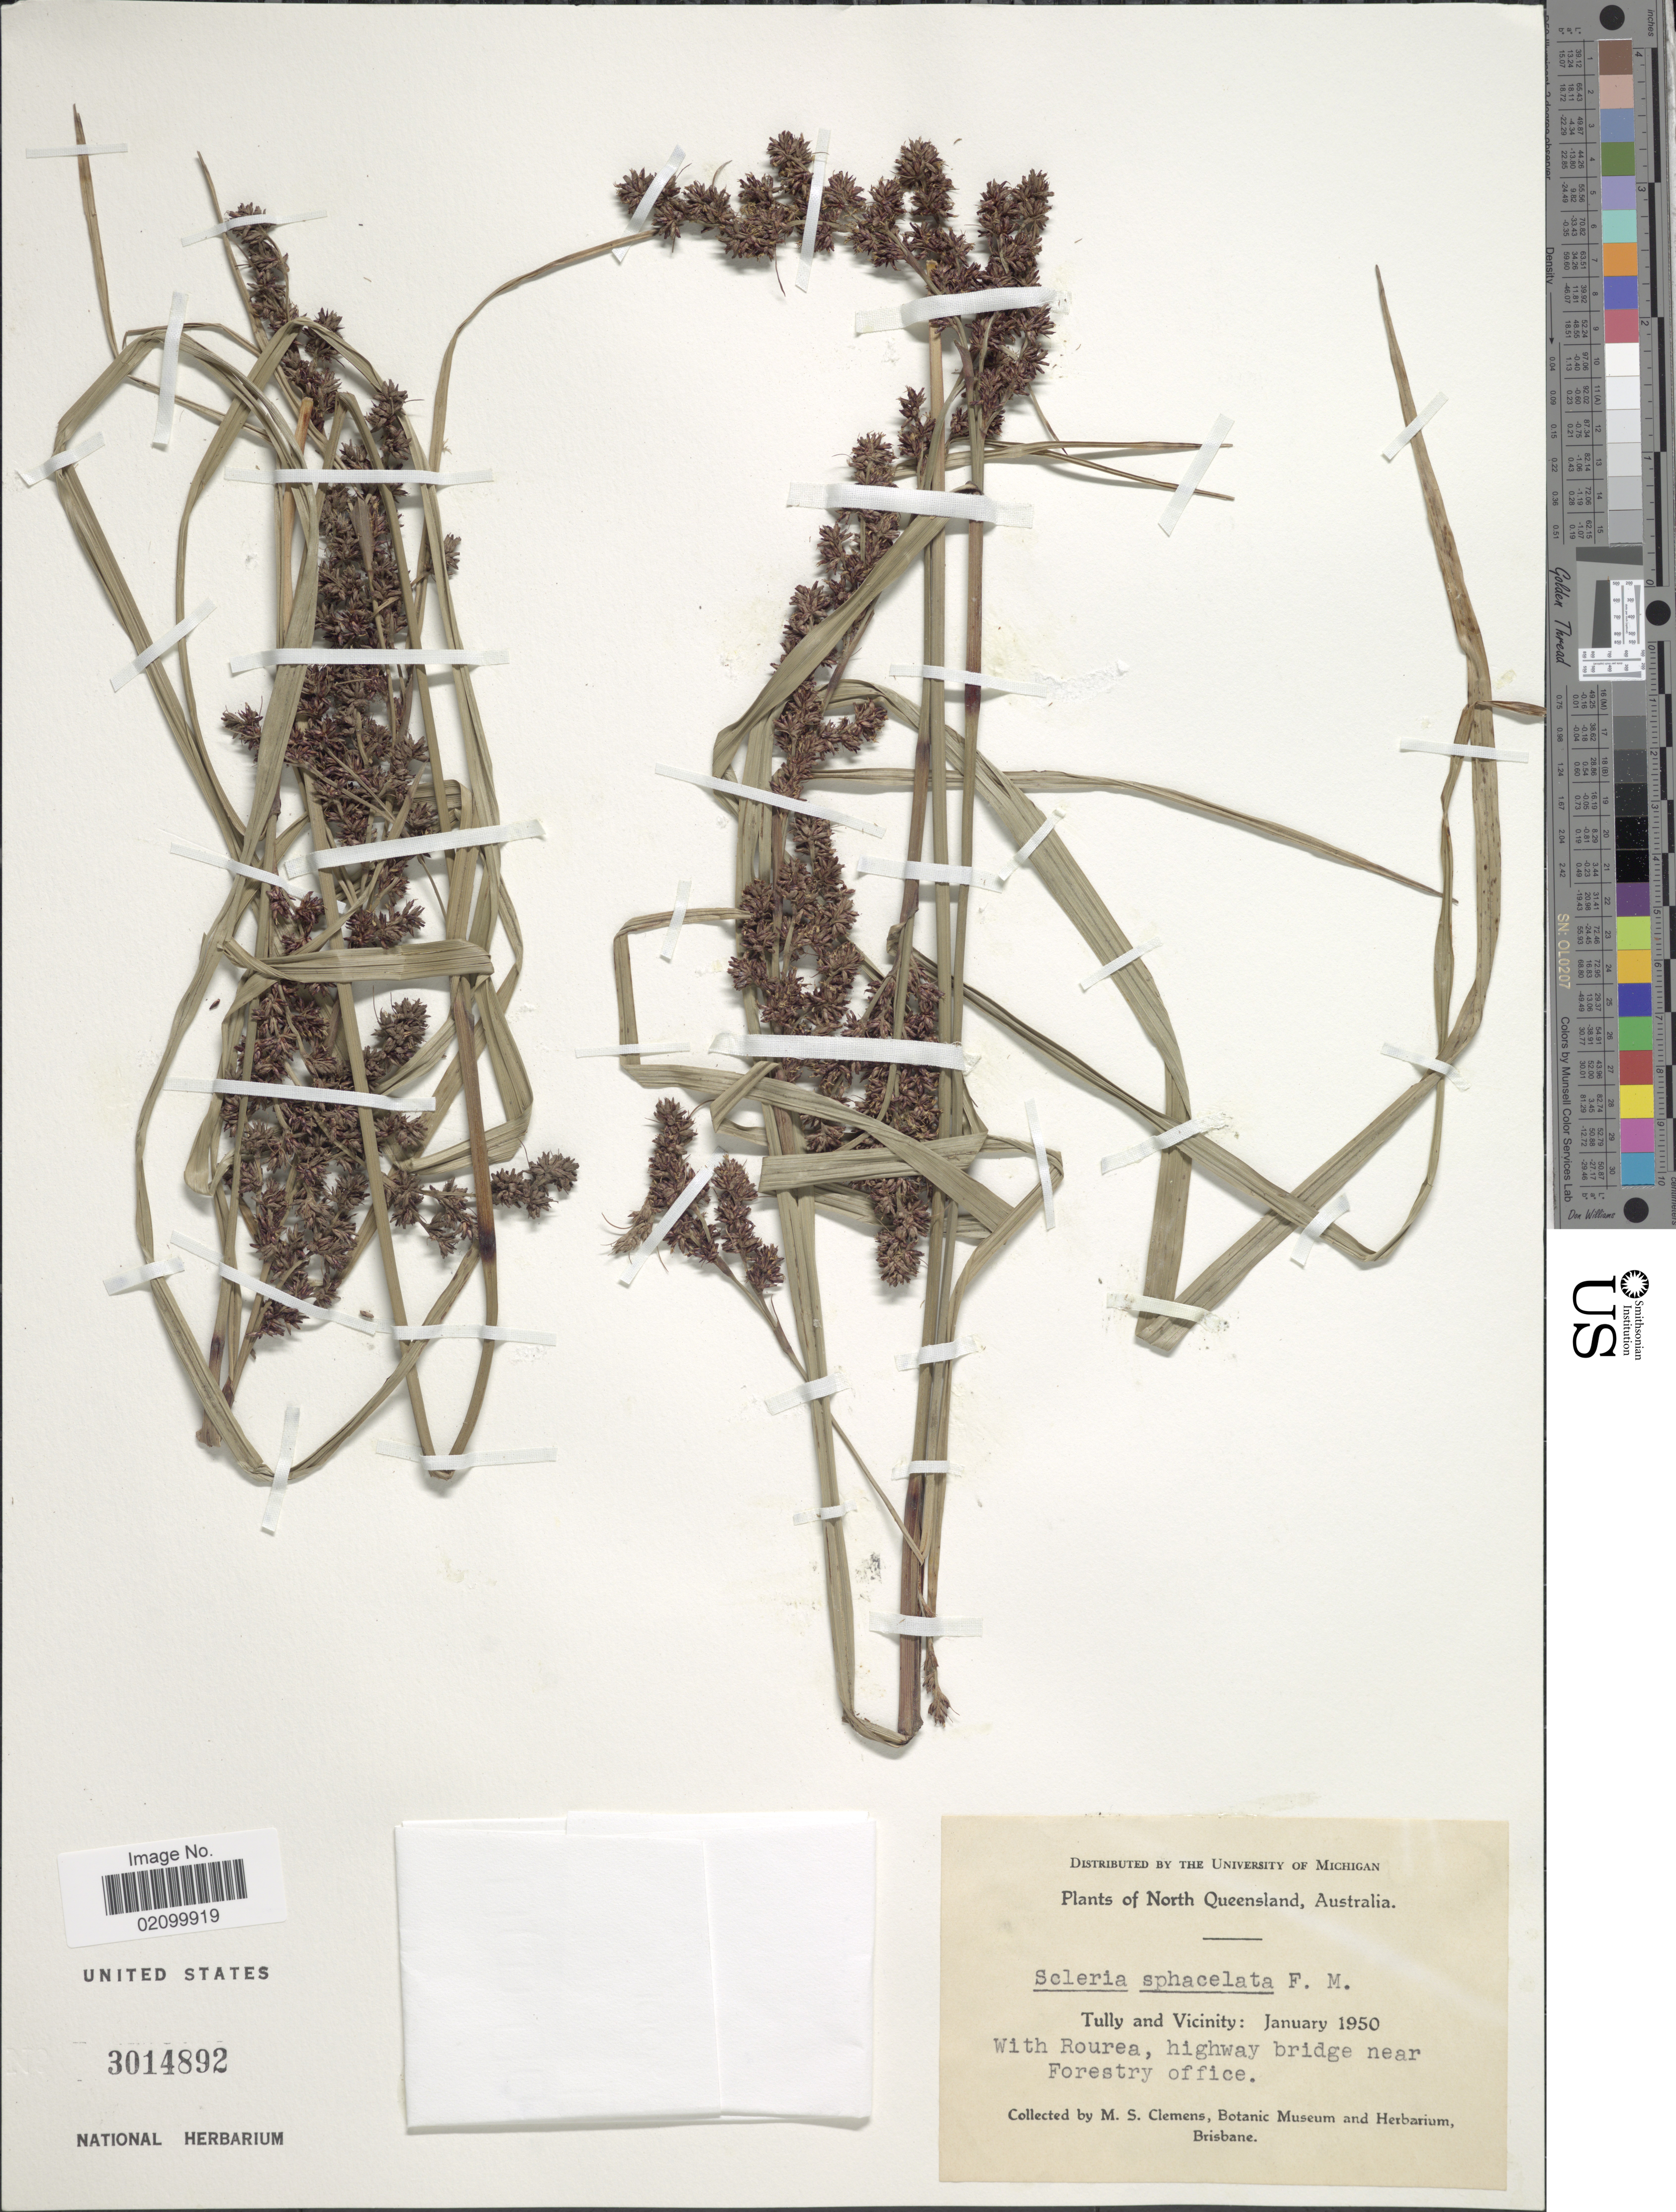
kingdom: Plantae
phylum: Tracheophyta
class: Liliopsida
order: Poales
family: Cyperaceae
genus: Scleria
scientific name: Scleria sphacelata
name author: F. Muell.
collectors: M. S. Clemens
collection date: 1950-01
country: Australia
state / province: Queensland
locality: North Queensland. Tully and vicinity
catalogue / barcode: US 3014892